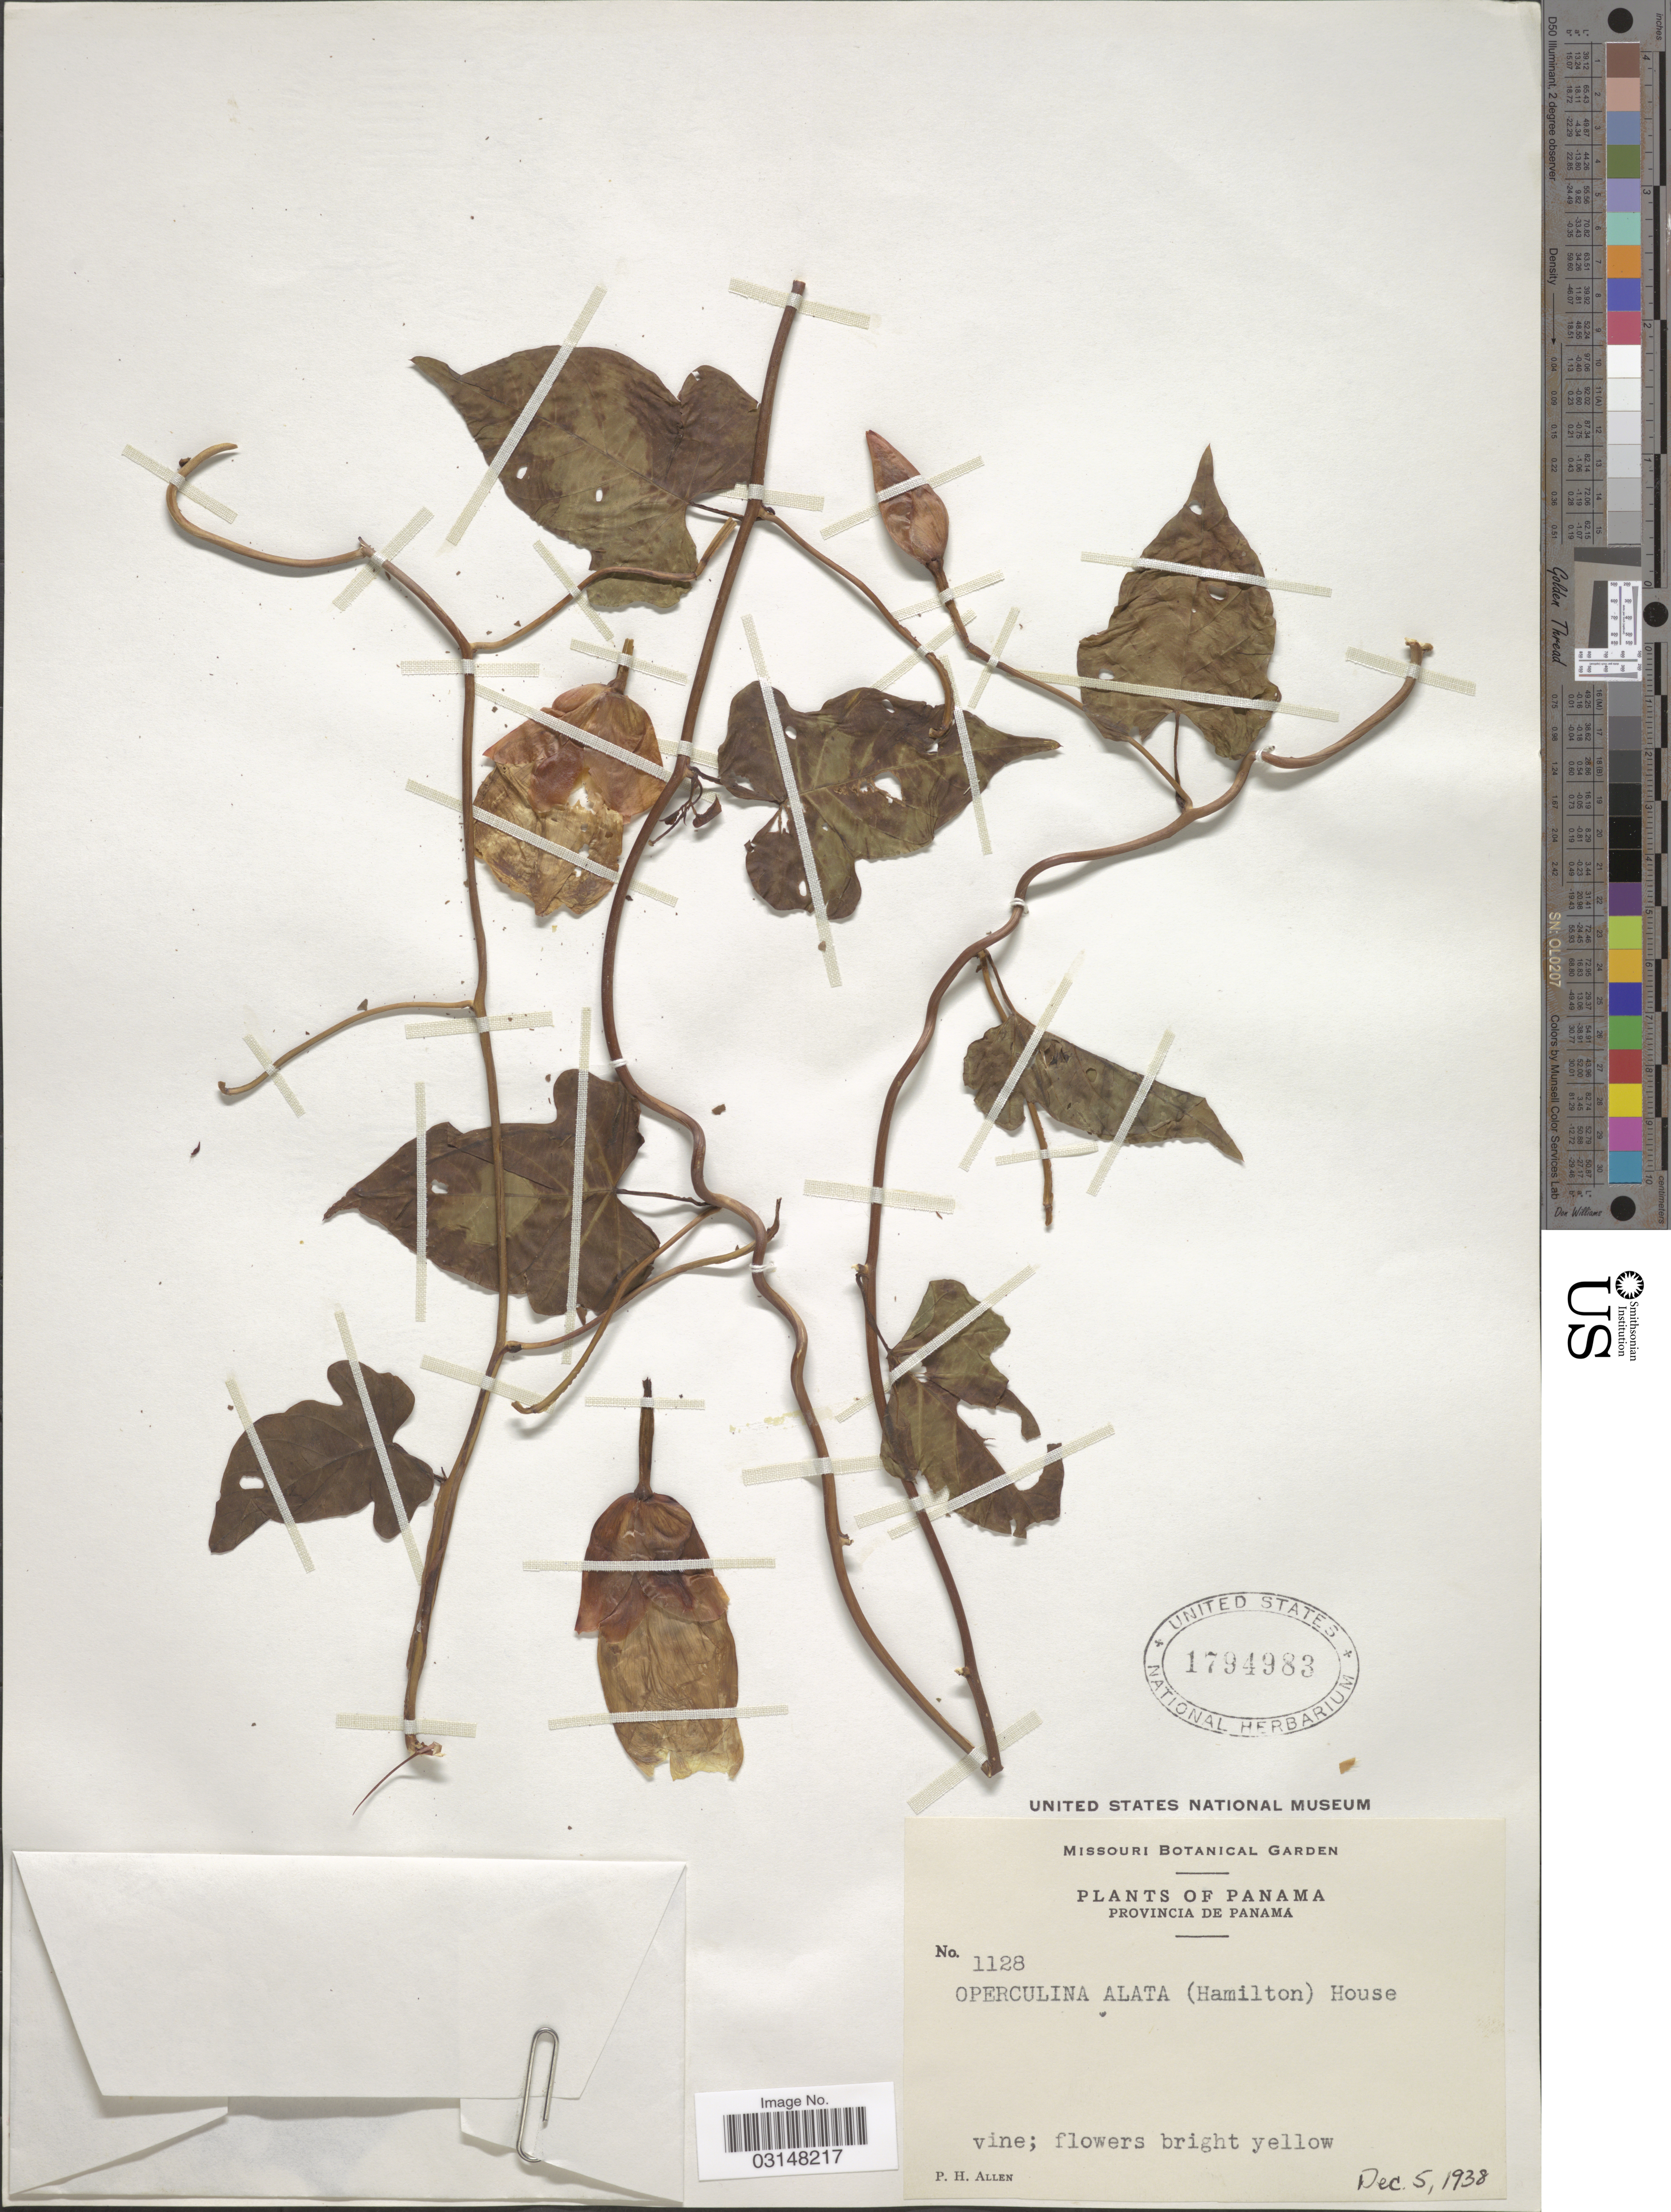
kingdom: Plantae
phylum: Tracheophyta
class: Magnoliopsida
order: Solanales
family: Convolvulaceae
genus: Operculina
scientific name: Operculina alata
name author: (Ham.) Urb.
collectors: P. H. Allen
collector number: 1128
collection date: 1938-12-05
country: Panama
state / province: Panamá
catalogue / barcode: US 1794983